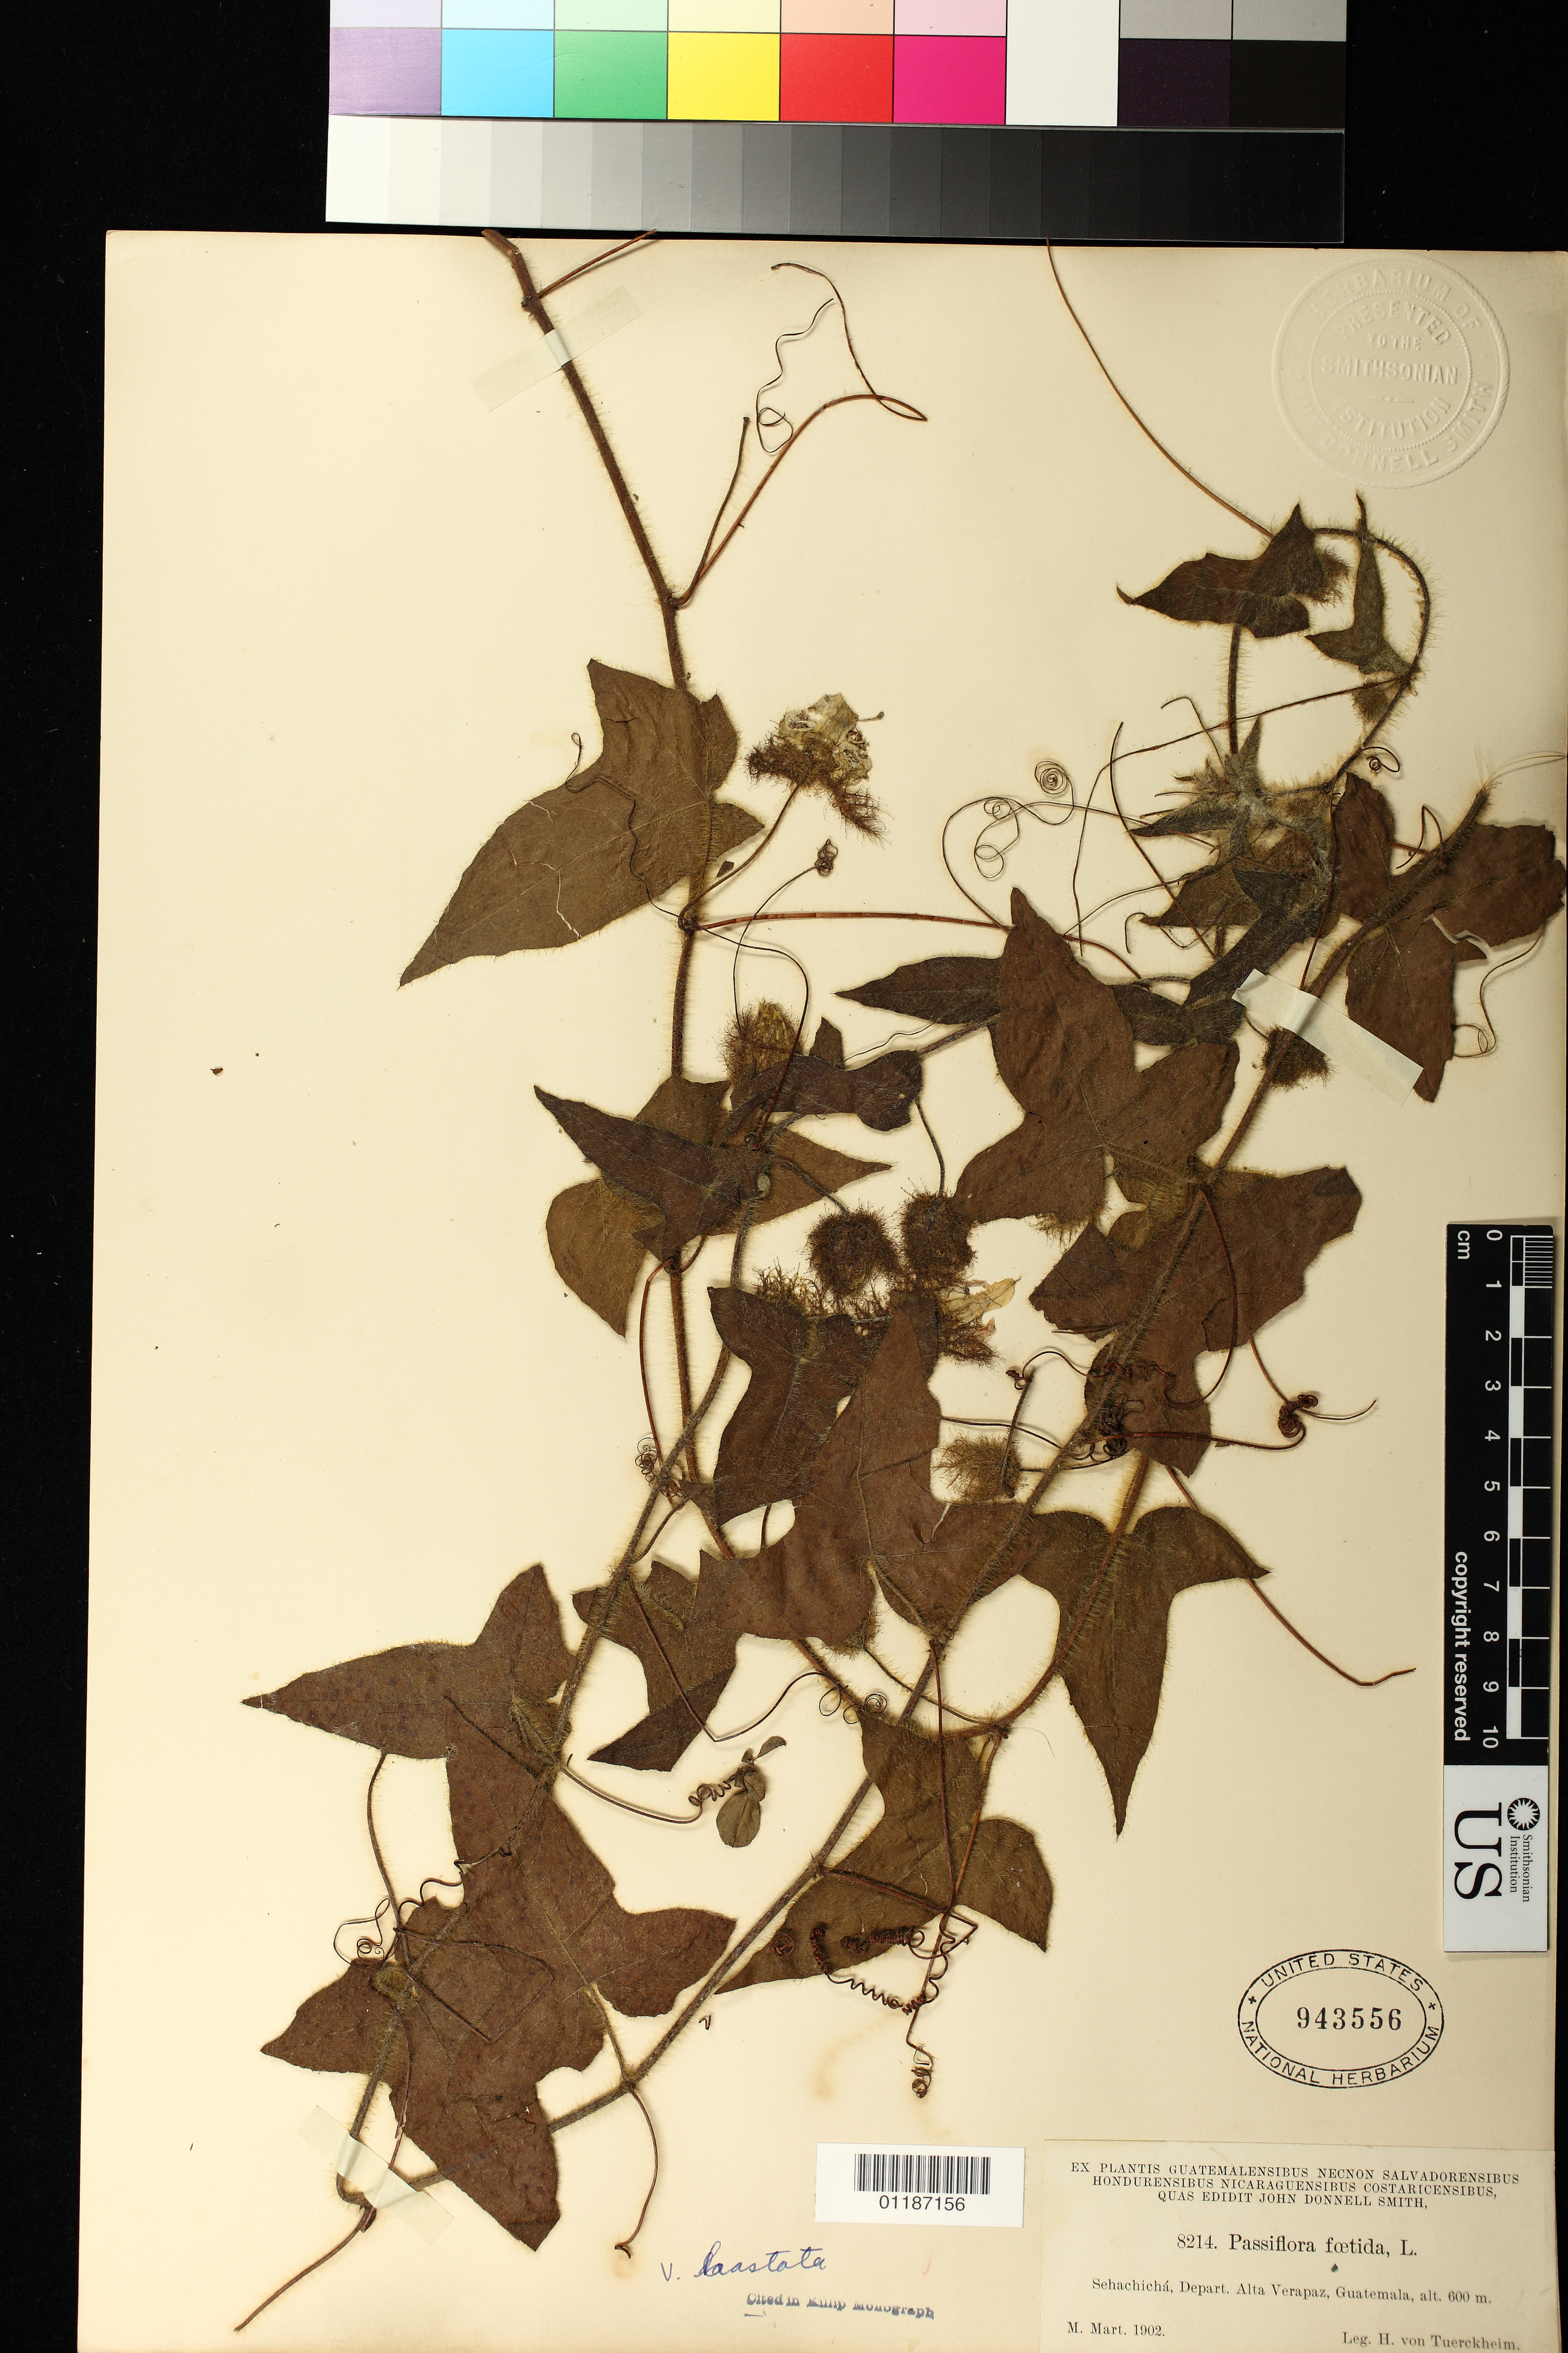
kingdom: Plantae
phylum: Tracheophyta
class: Magnoliopsida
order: Malpighiales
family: Passifloraceae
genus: Passiflora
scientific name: Passiflora foetida var. hastata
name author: (Bertol.) Mast.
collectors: H. von Türckheim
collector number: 8214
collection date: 1902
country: Guatemala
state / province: Alta Verapaz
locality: Sehachicha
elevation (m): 600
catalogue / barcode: US 943556